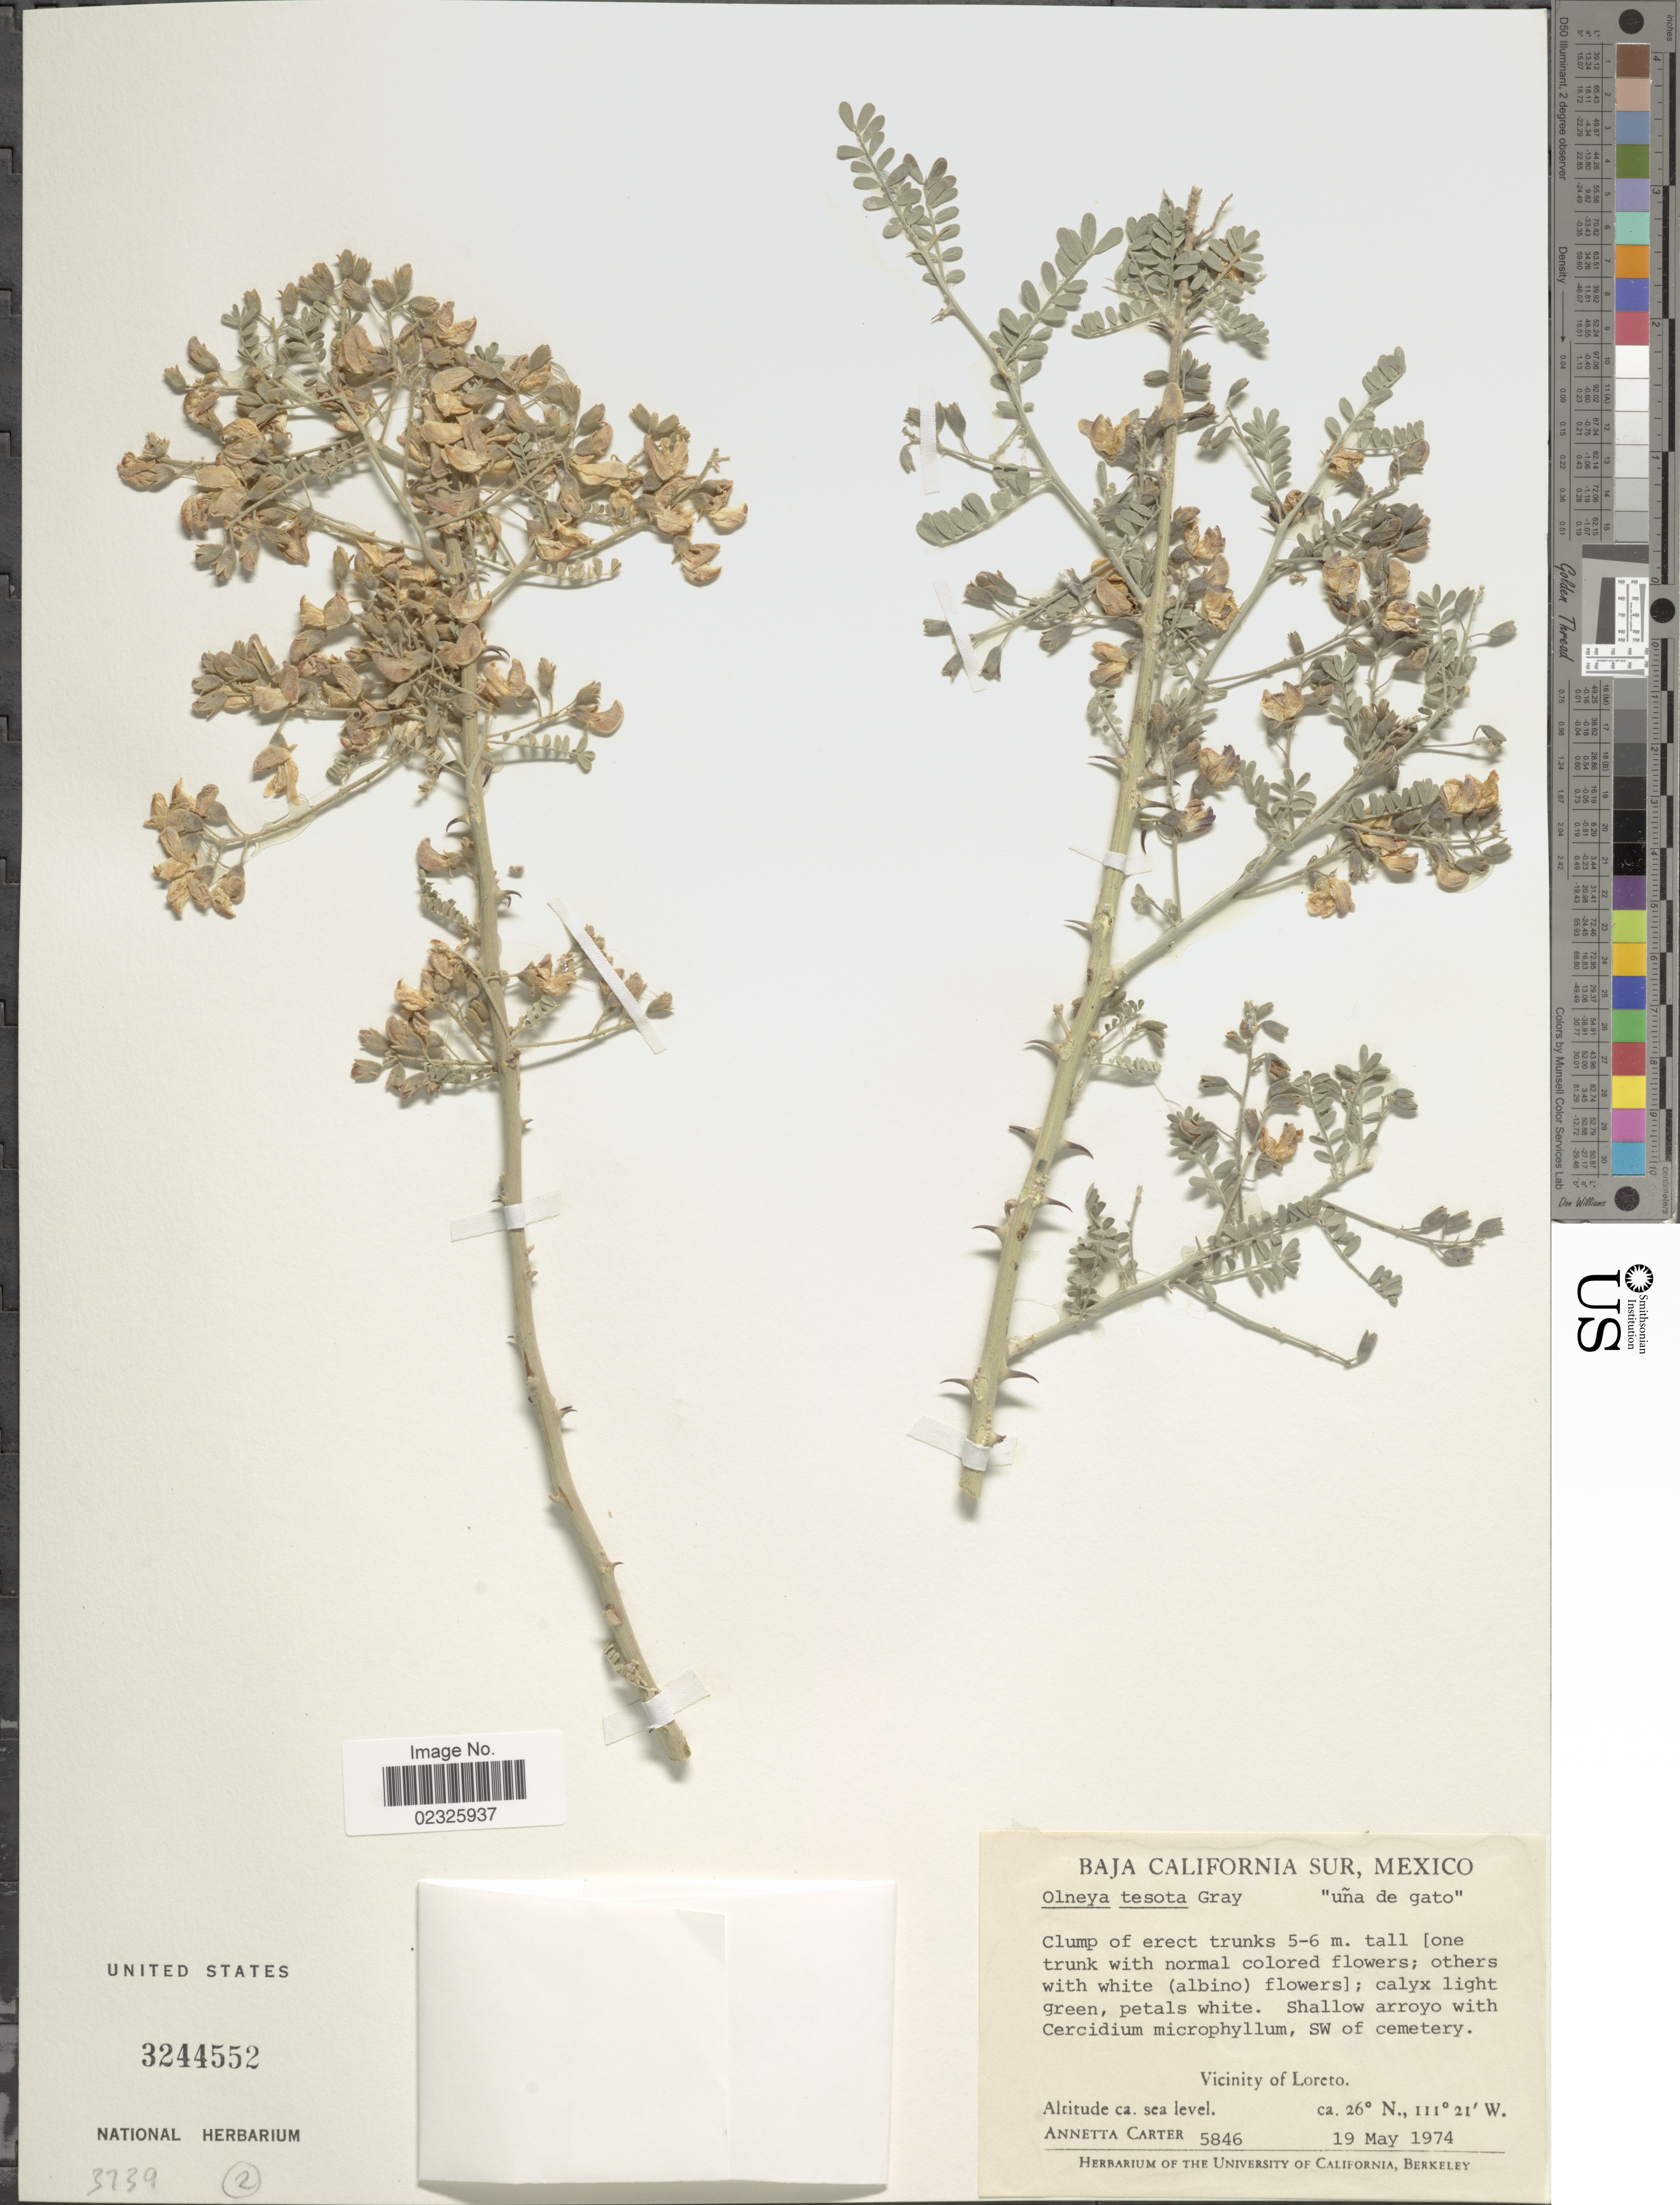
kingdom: Plantae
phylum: Tracheophyta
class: Magnoliopsida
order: Fabales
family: Fabaceae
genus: Olneya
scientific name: Olneya tesota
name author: A. Gray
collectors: A. Carter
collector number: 5846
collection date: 1974-05-19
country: Mexico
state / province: Baja California Sur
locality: SW of cemetery, vicinity of Loreto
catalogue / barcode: US 3244552